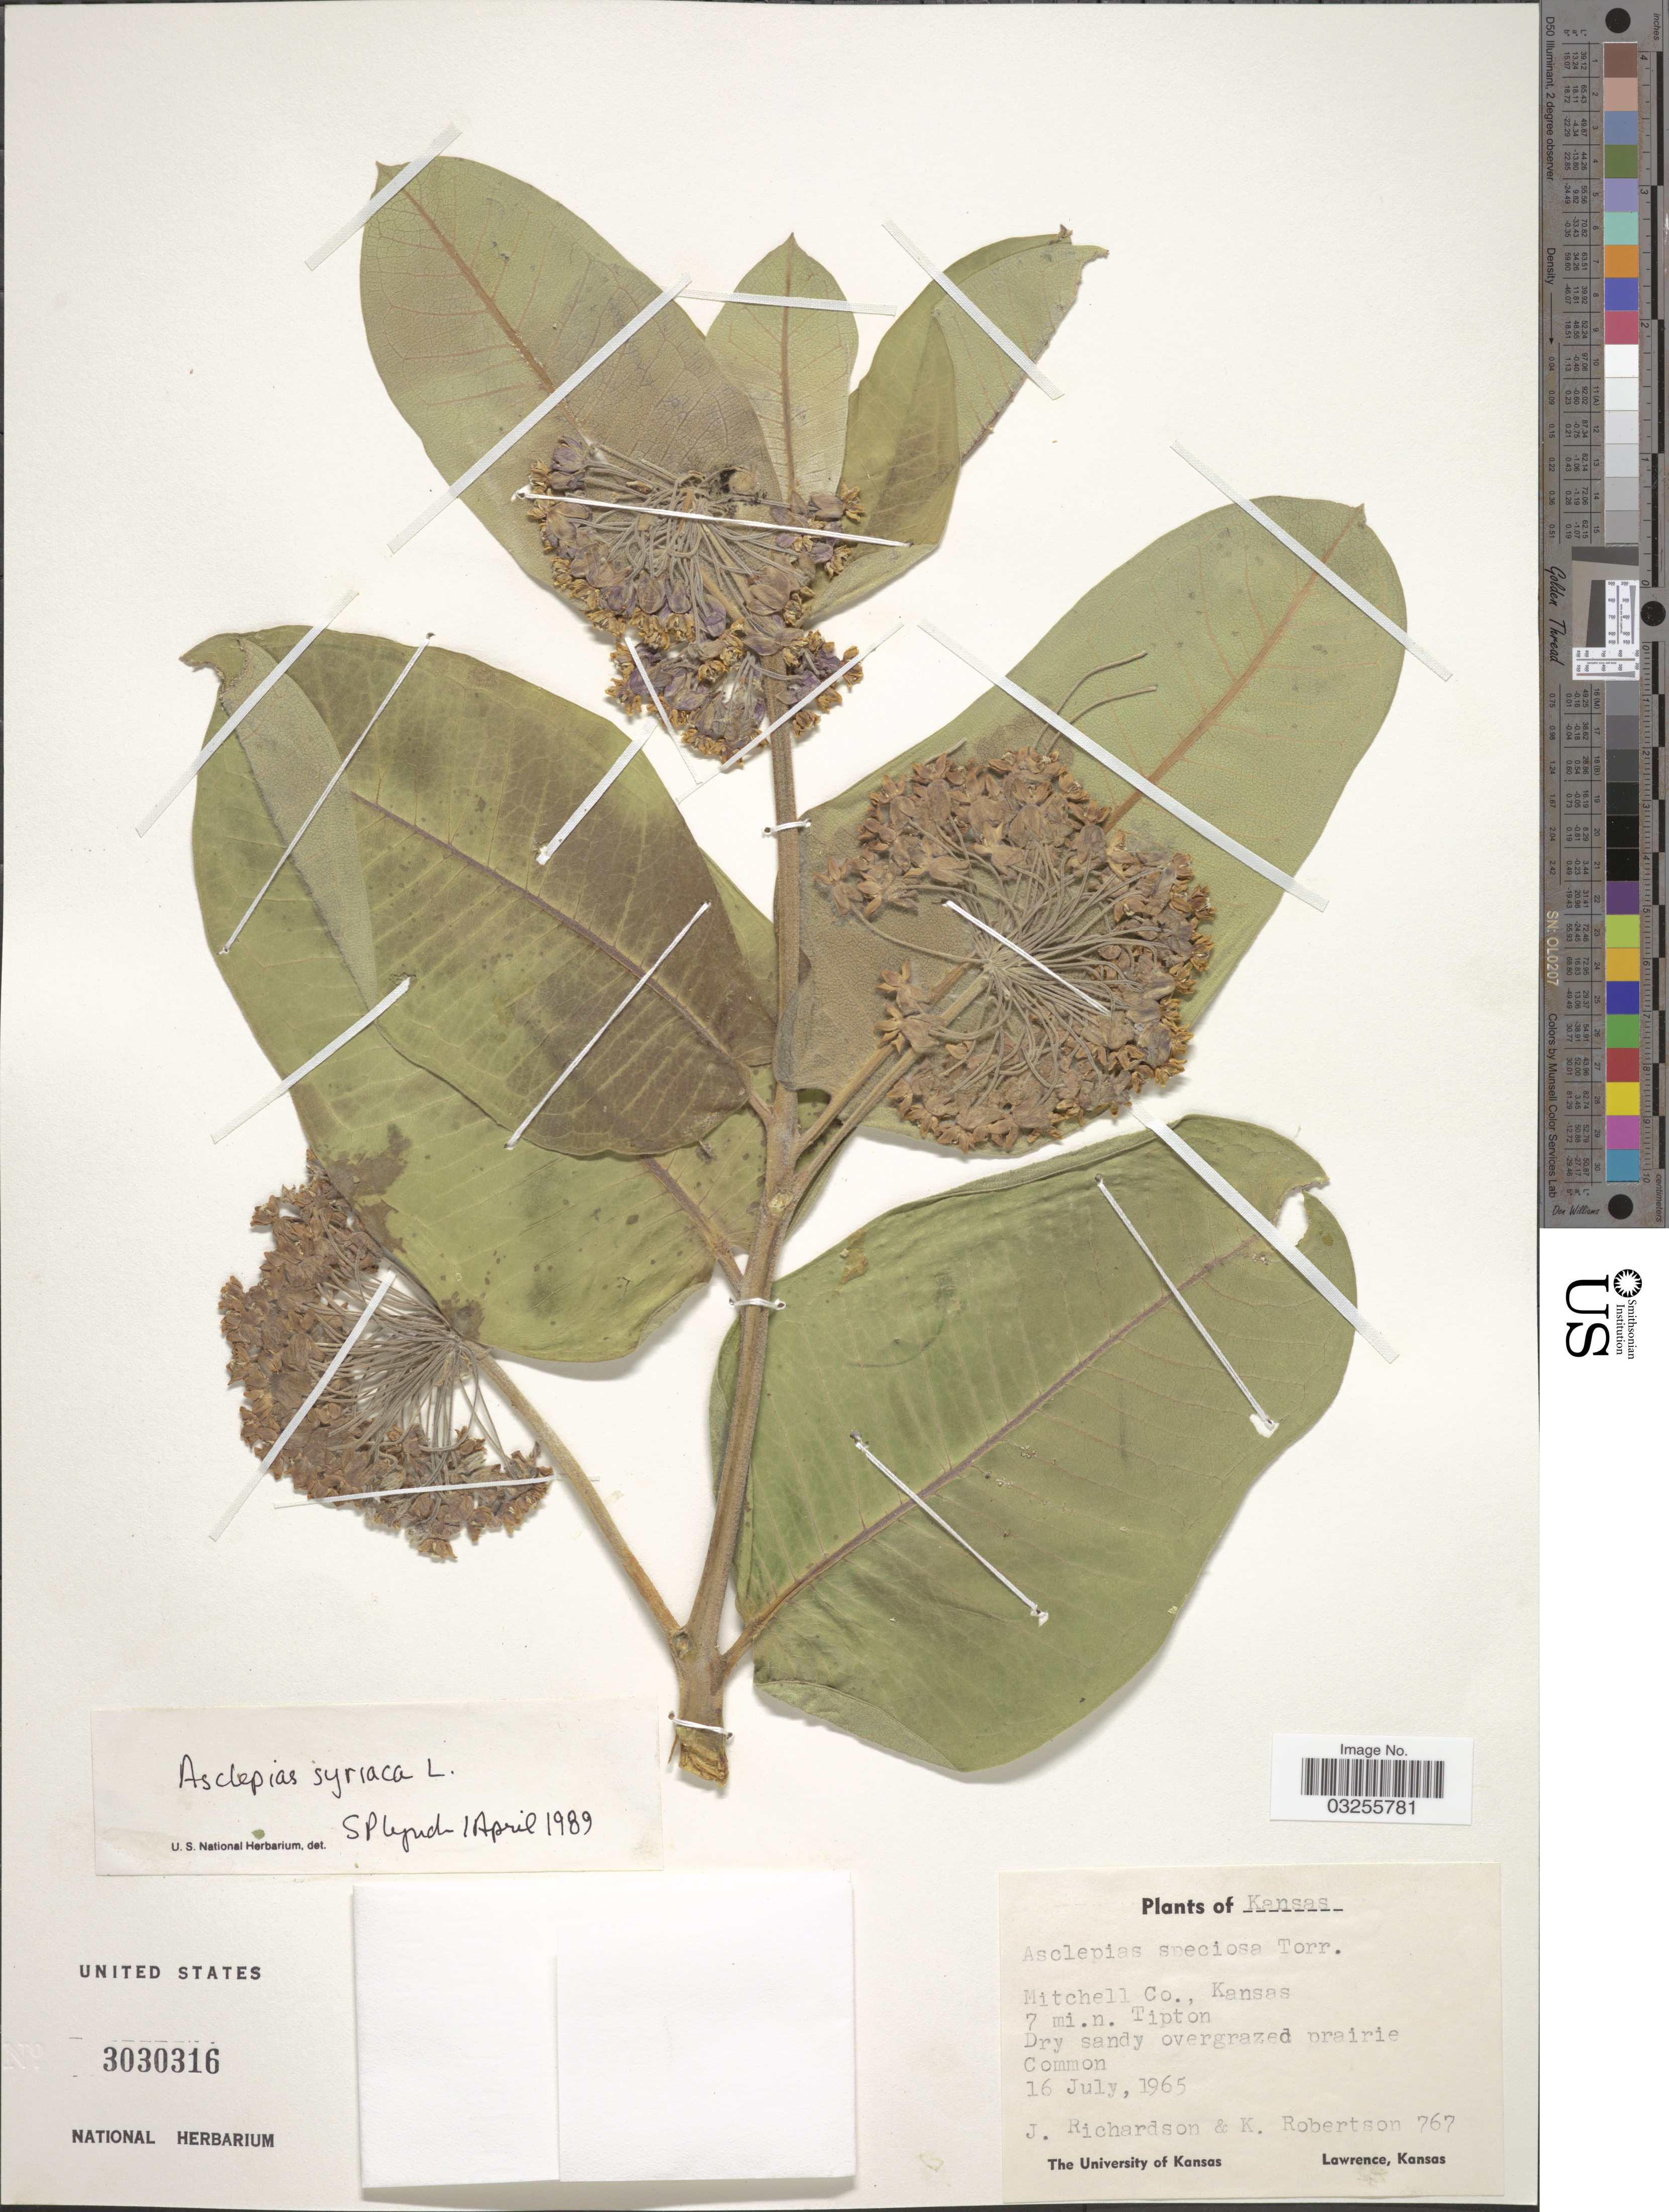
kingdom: Plantae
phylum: Tracheophyta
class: Magnoliopsida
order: Gentianales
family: Apocynaceae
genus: Asclepias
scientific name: Asclepias syriaca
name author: L.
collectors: J. Richardson & K. Robertson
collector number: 767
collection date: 1965-07-16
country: United States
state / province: Kansas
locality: Mitchell Co. 7 mi. n. Tipton.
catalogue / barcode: US 3030316